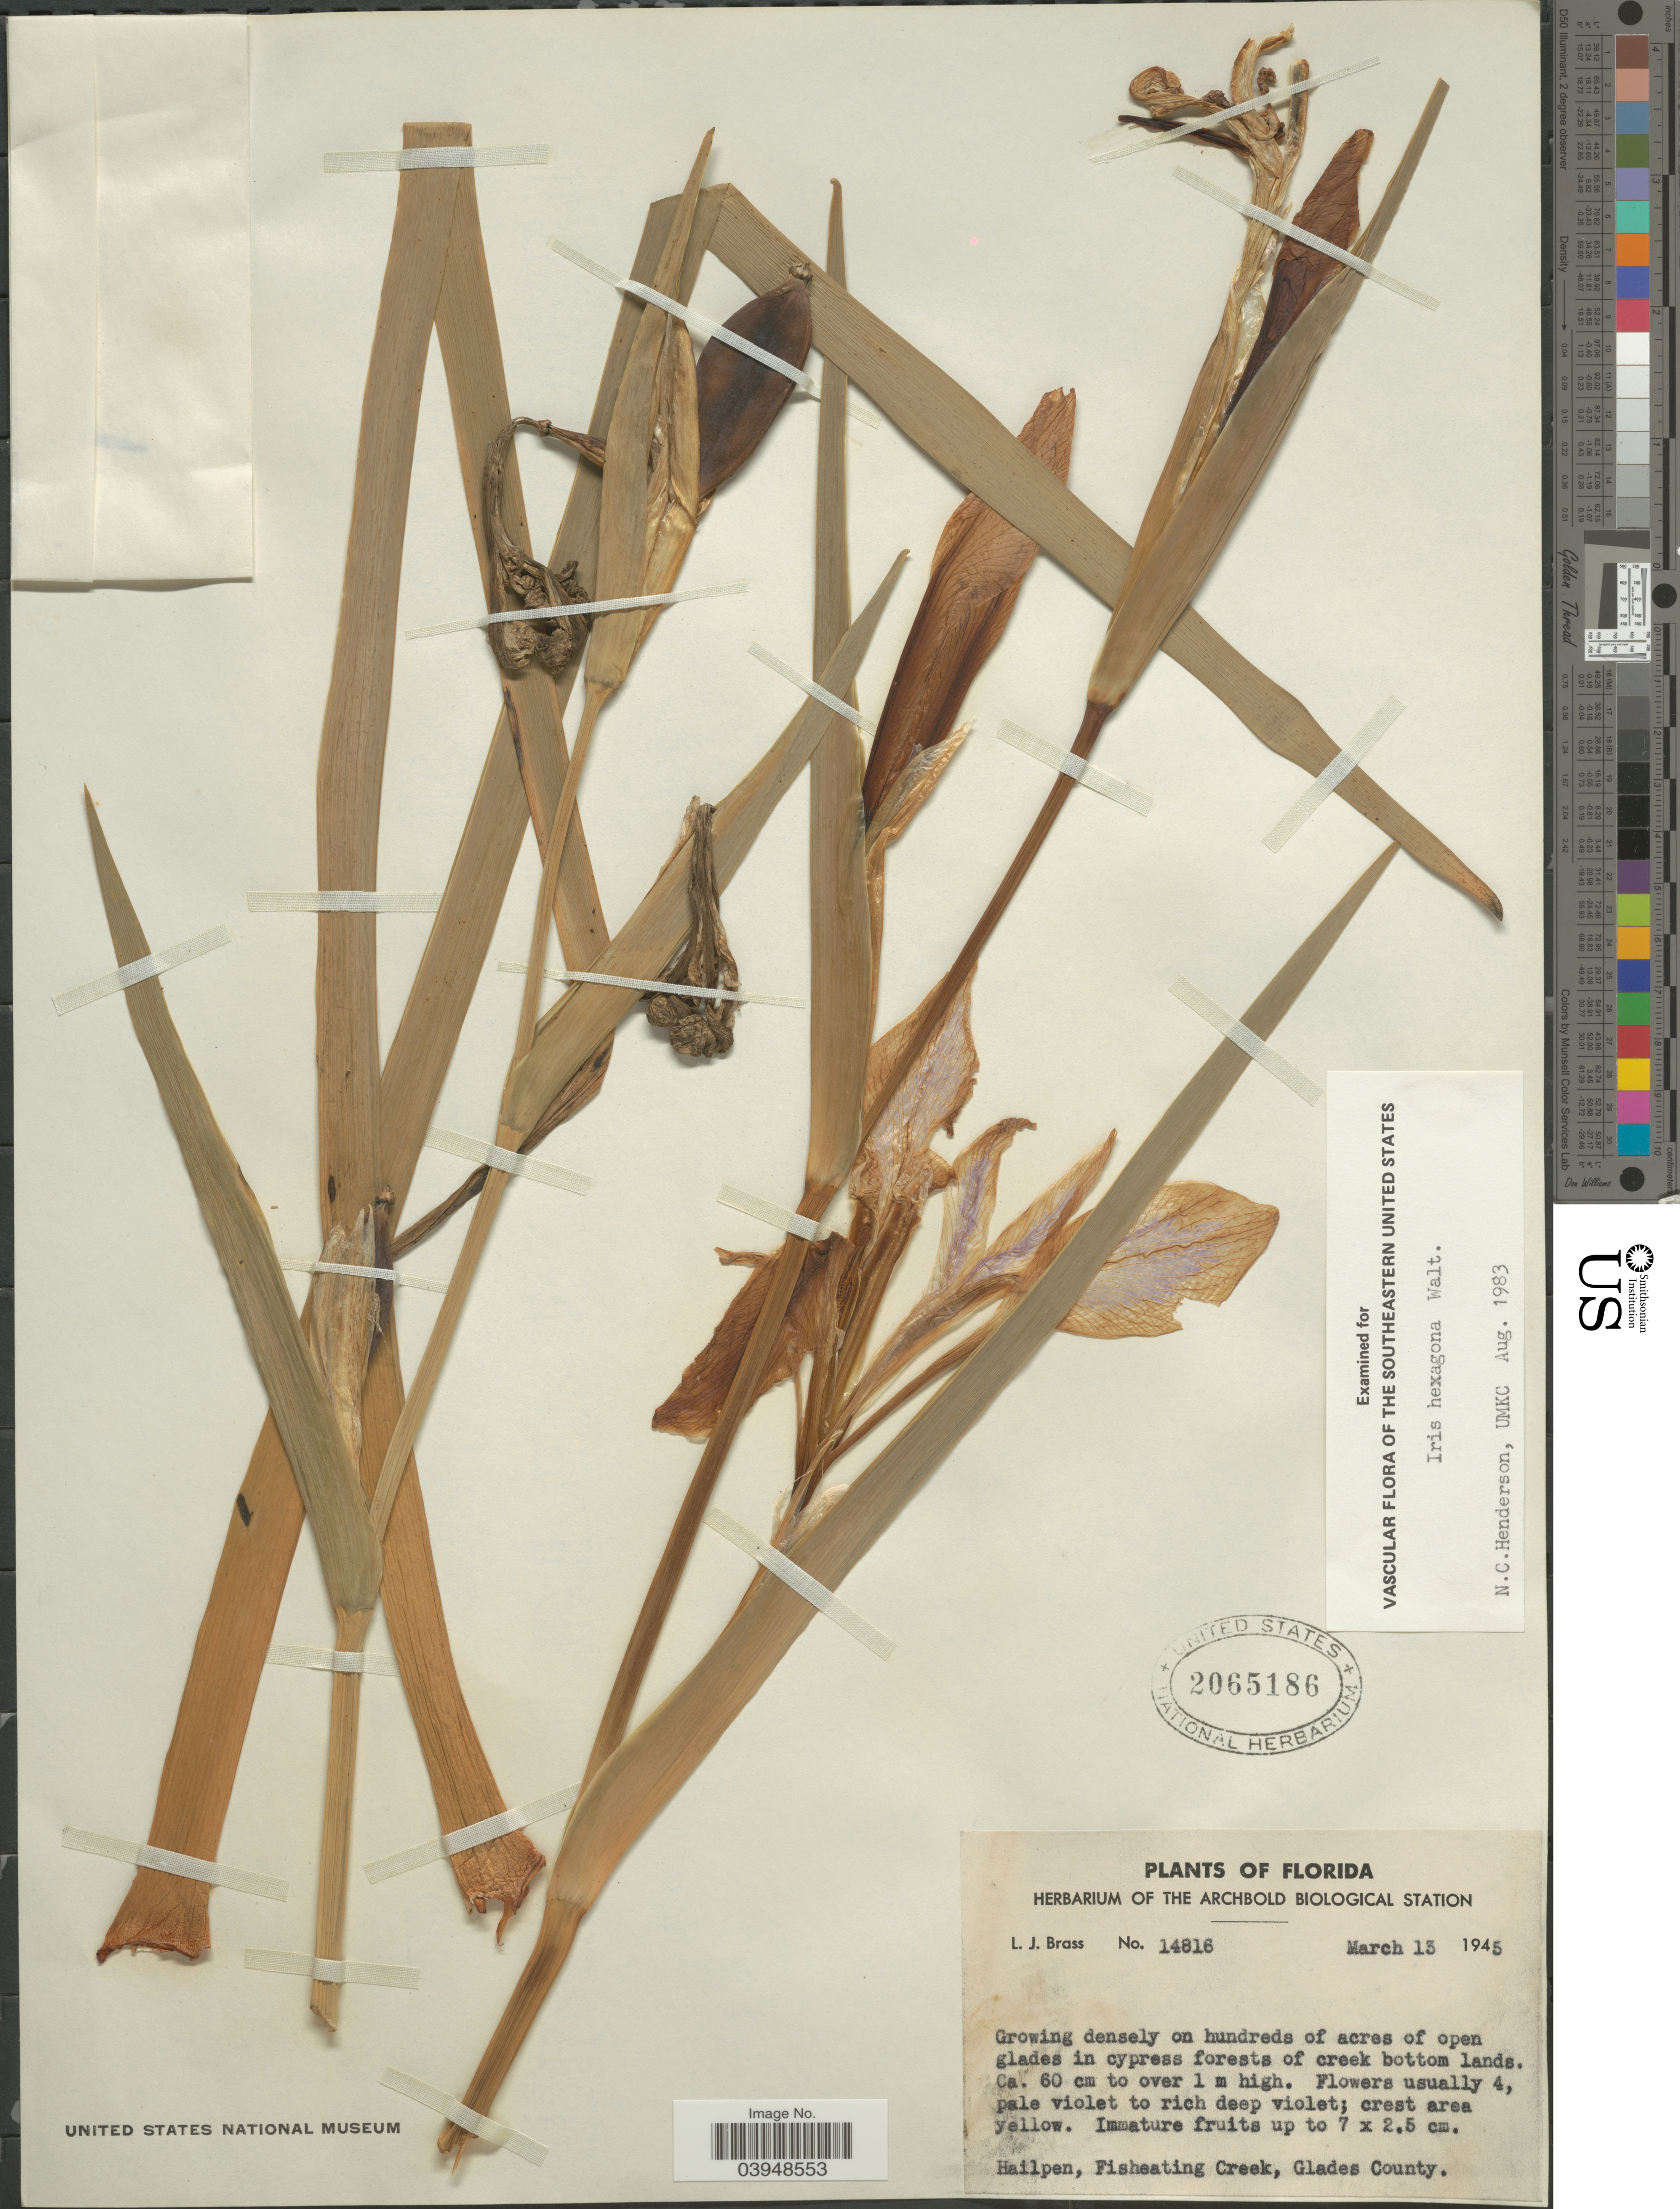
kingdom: Plantae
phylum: Tracheophyta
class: Liliopsida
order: Asparagales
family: Iridaceae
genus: Iris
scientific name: Iris hexagona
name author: Walter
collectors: L. J. Brass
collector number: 14816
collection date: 1945-03-13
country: United States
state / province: Florida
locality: Hailpen, Fisheasting Creek, Glades County.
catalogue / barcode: US 2065186